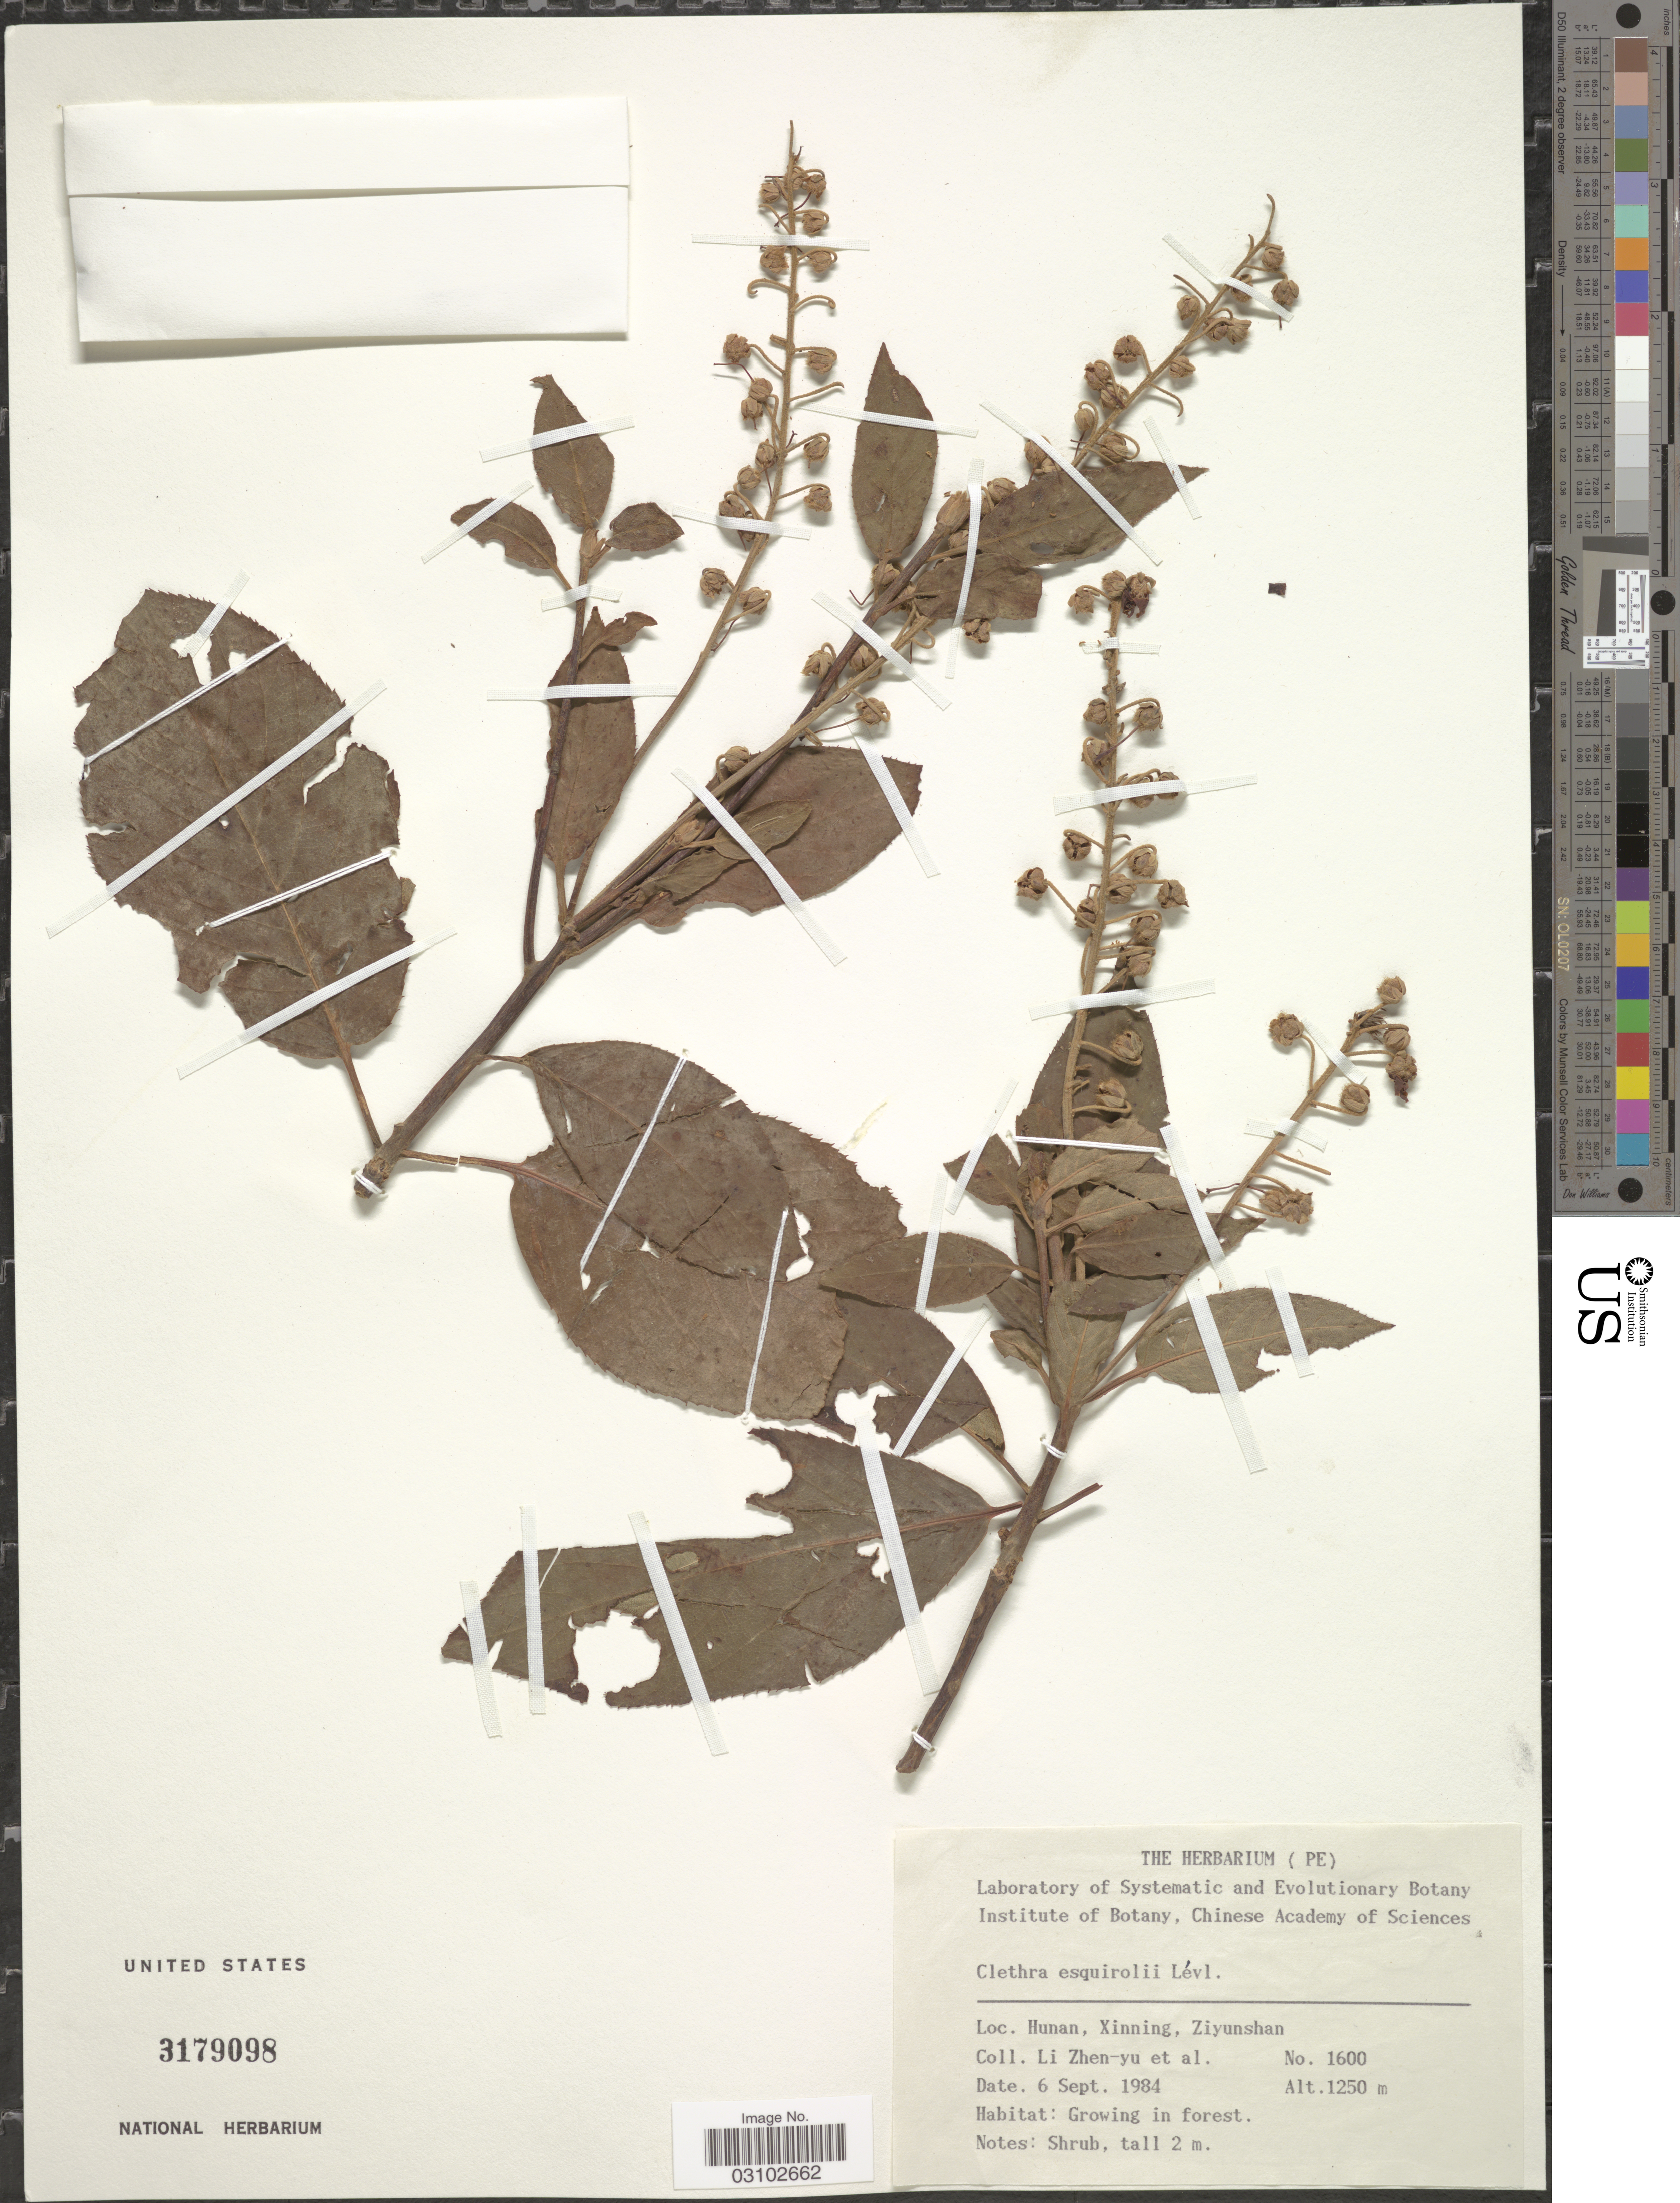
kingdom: Plantae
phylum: Tracheophyta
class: Magnoliopsida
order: Ericales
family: Clethraceae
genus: Clethra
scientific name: Clethra esquirolii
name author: H. Lév.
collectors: L. Zhen-yu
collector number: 1600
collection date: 1984-09-06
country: China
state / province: Hunan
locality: Zinning, Ziyunshan.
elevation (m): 1250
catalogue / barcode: US 3179098